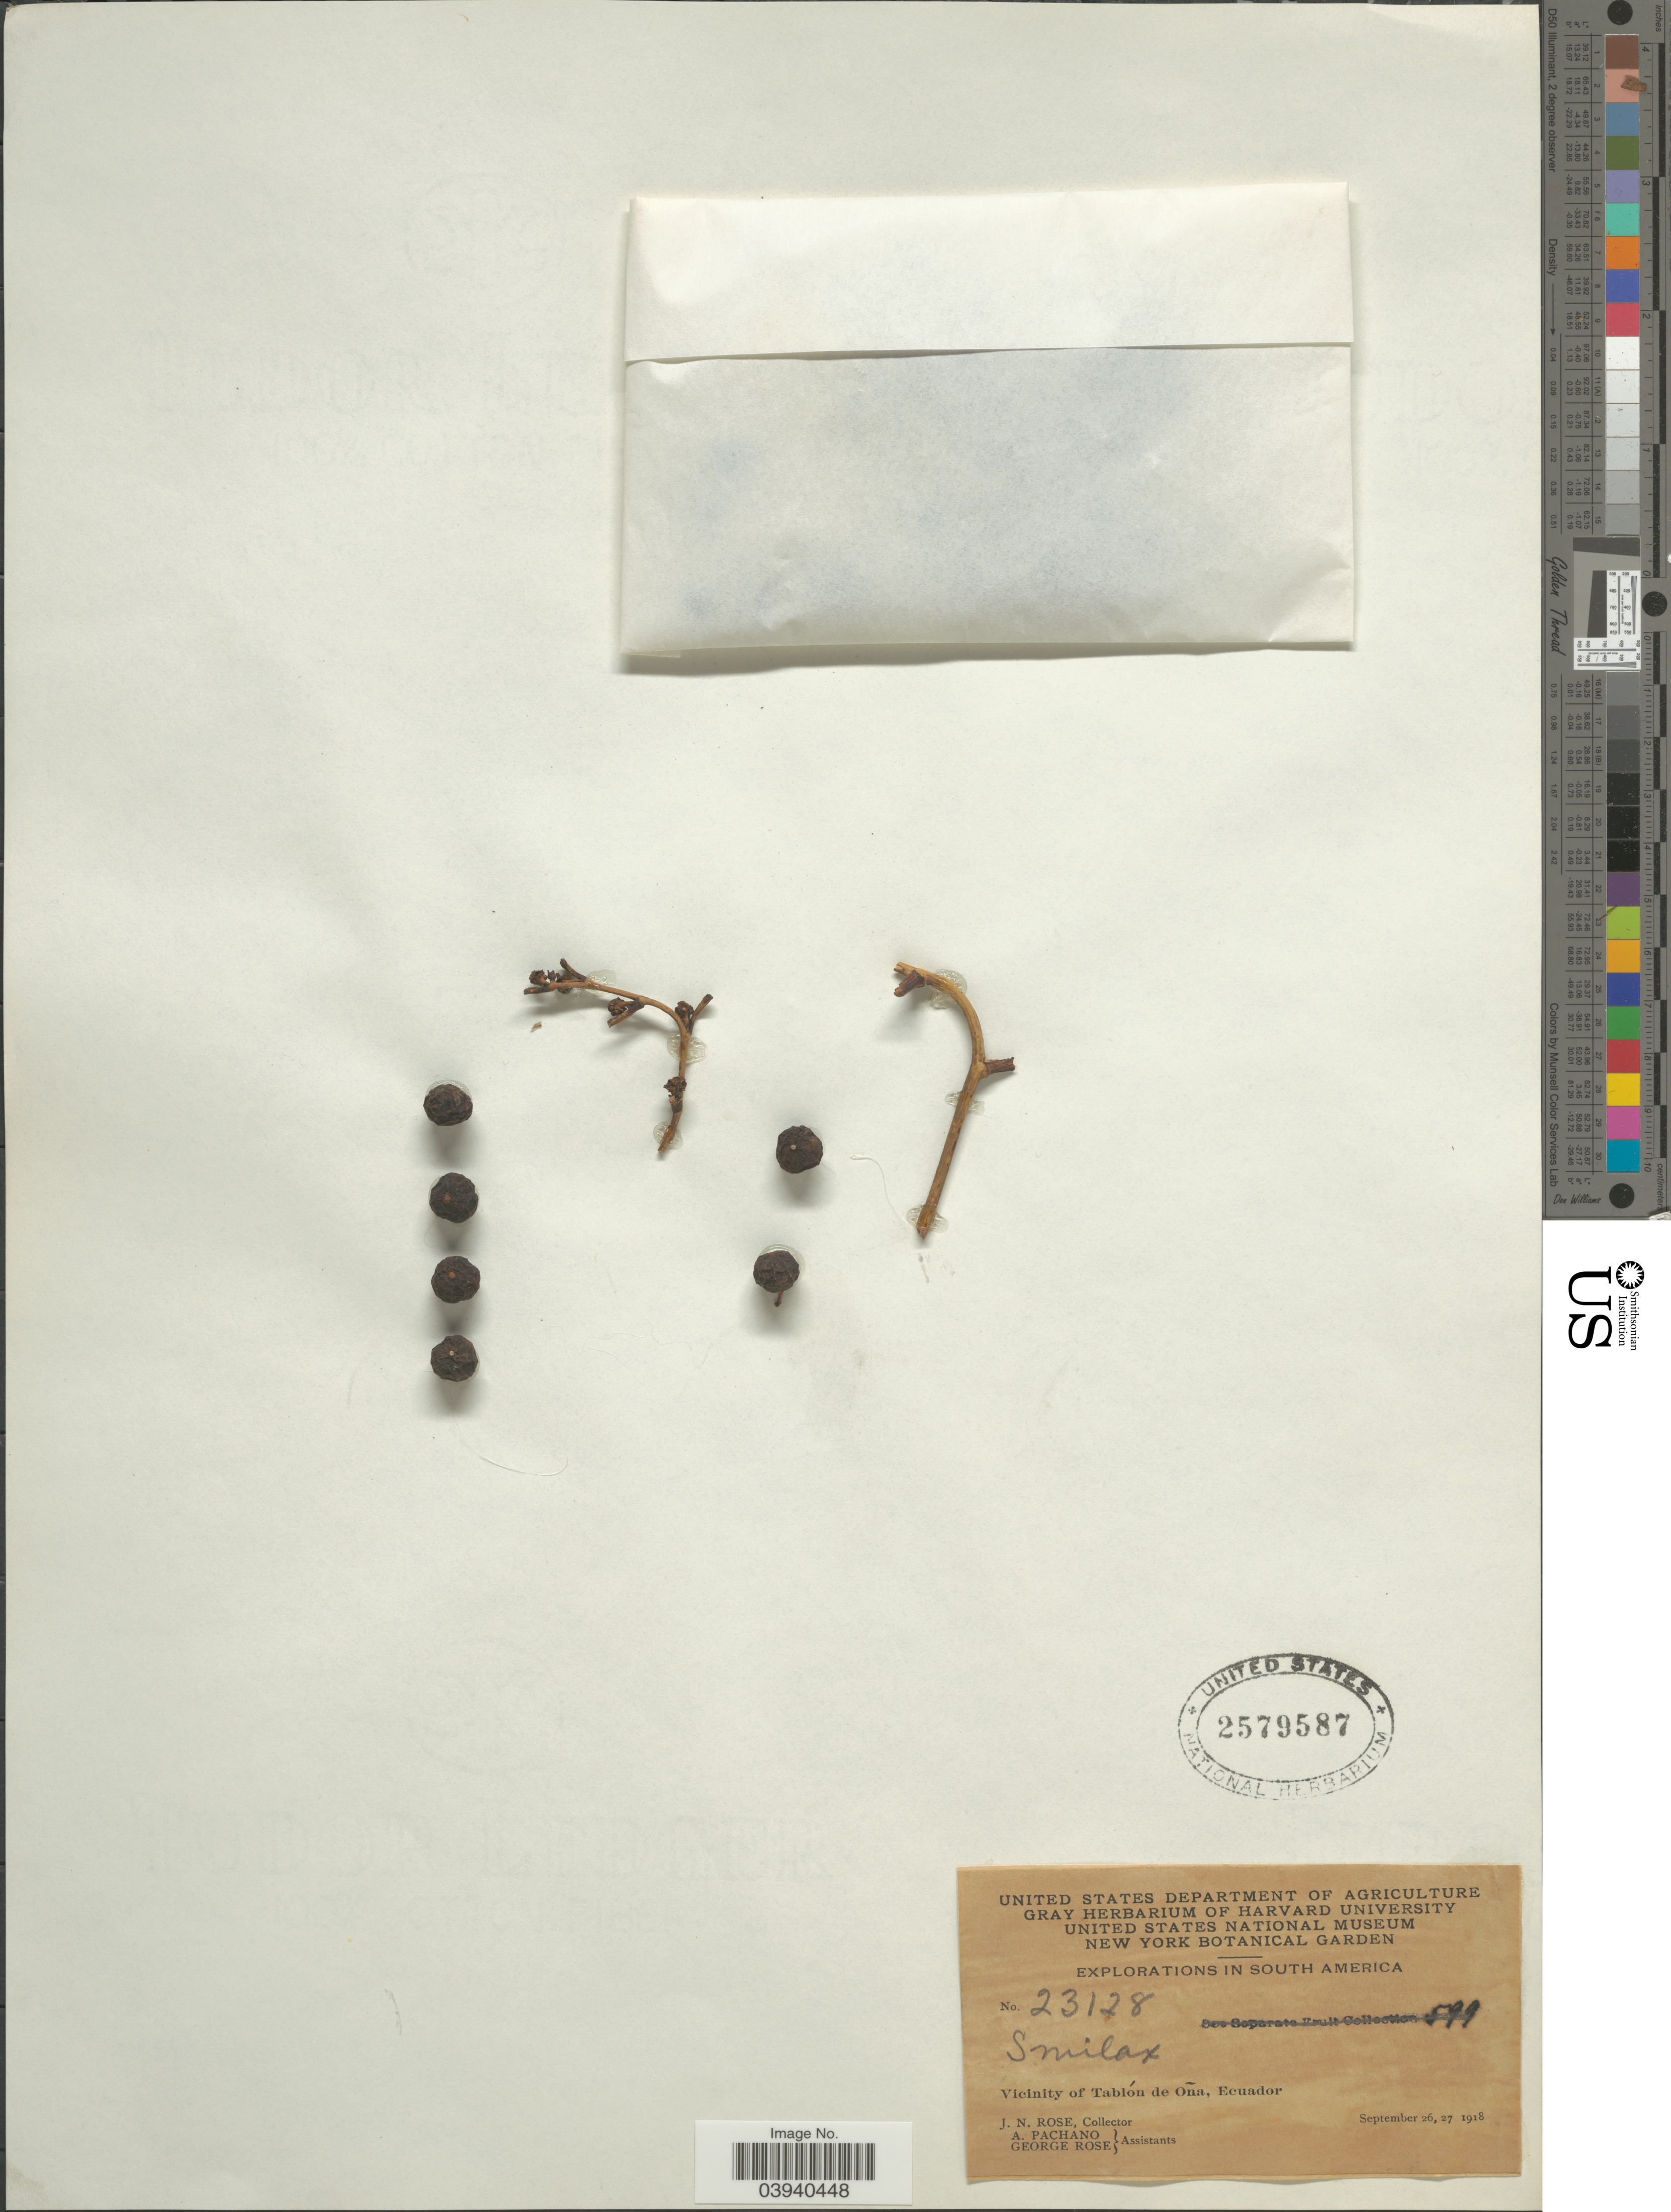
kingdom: Plantae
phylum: Tracheophyta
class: Liliopsida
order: Liliales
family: Smilacaceae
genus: Smilax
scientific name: Smilax sp.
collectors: J. N. Rose, A. Pachano & G. Rose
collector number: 23128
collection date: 1918-09-26/1918-09-27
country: Ecuador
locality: Vicinity of Tablón de Oña.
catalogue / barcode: US 2579587